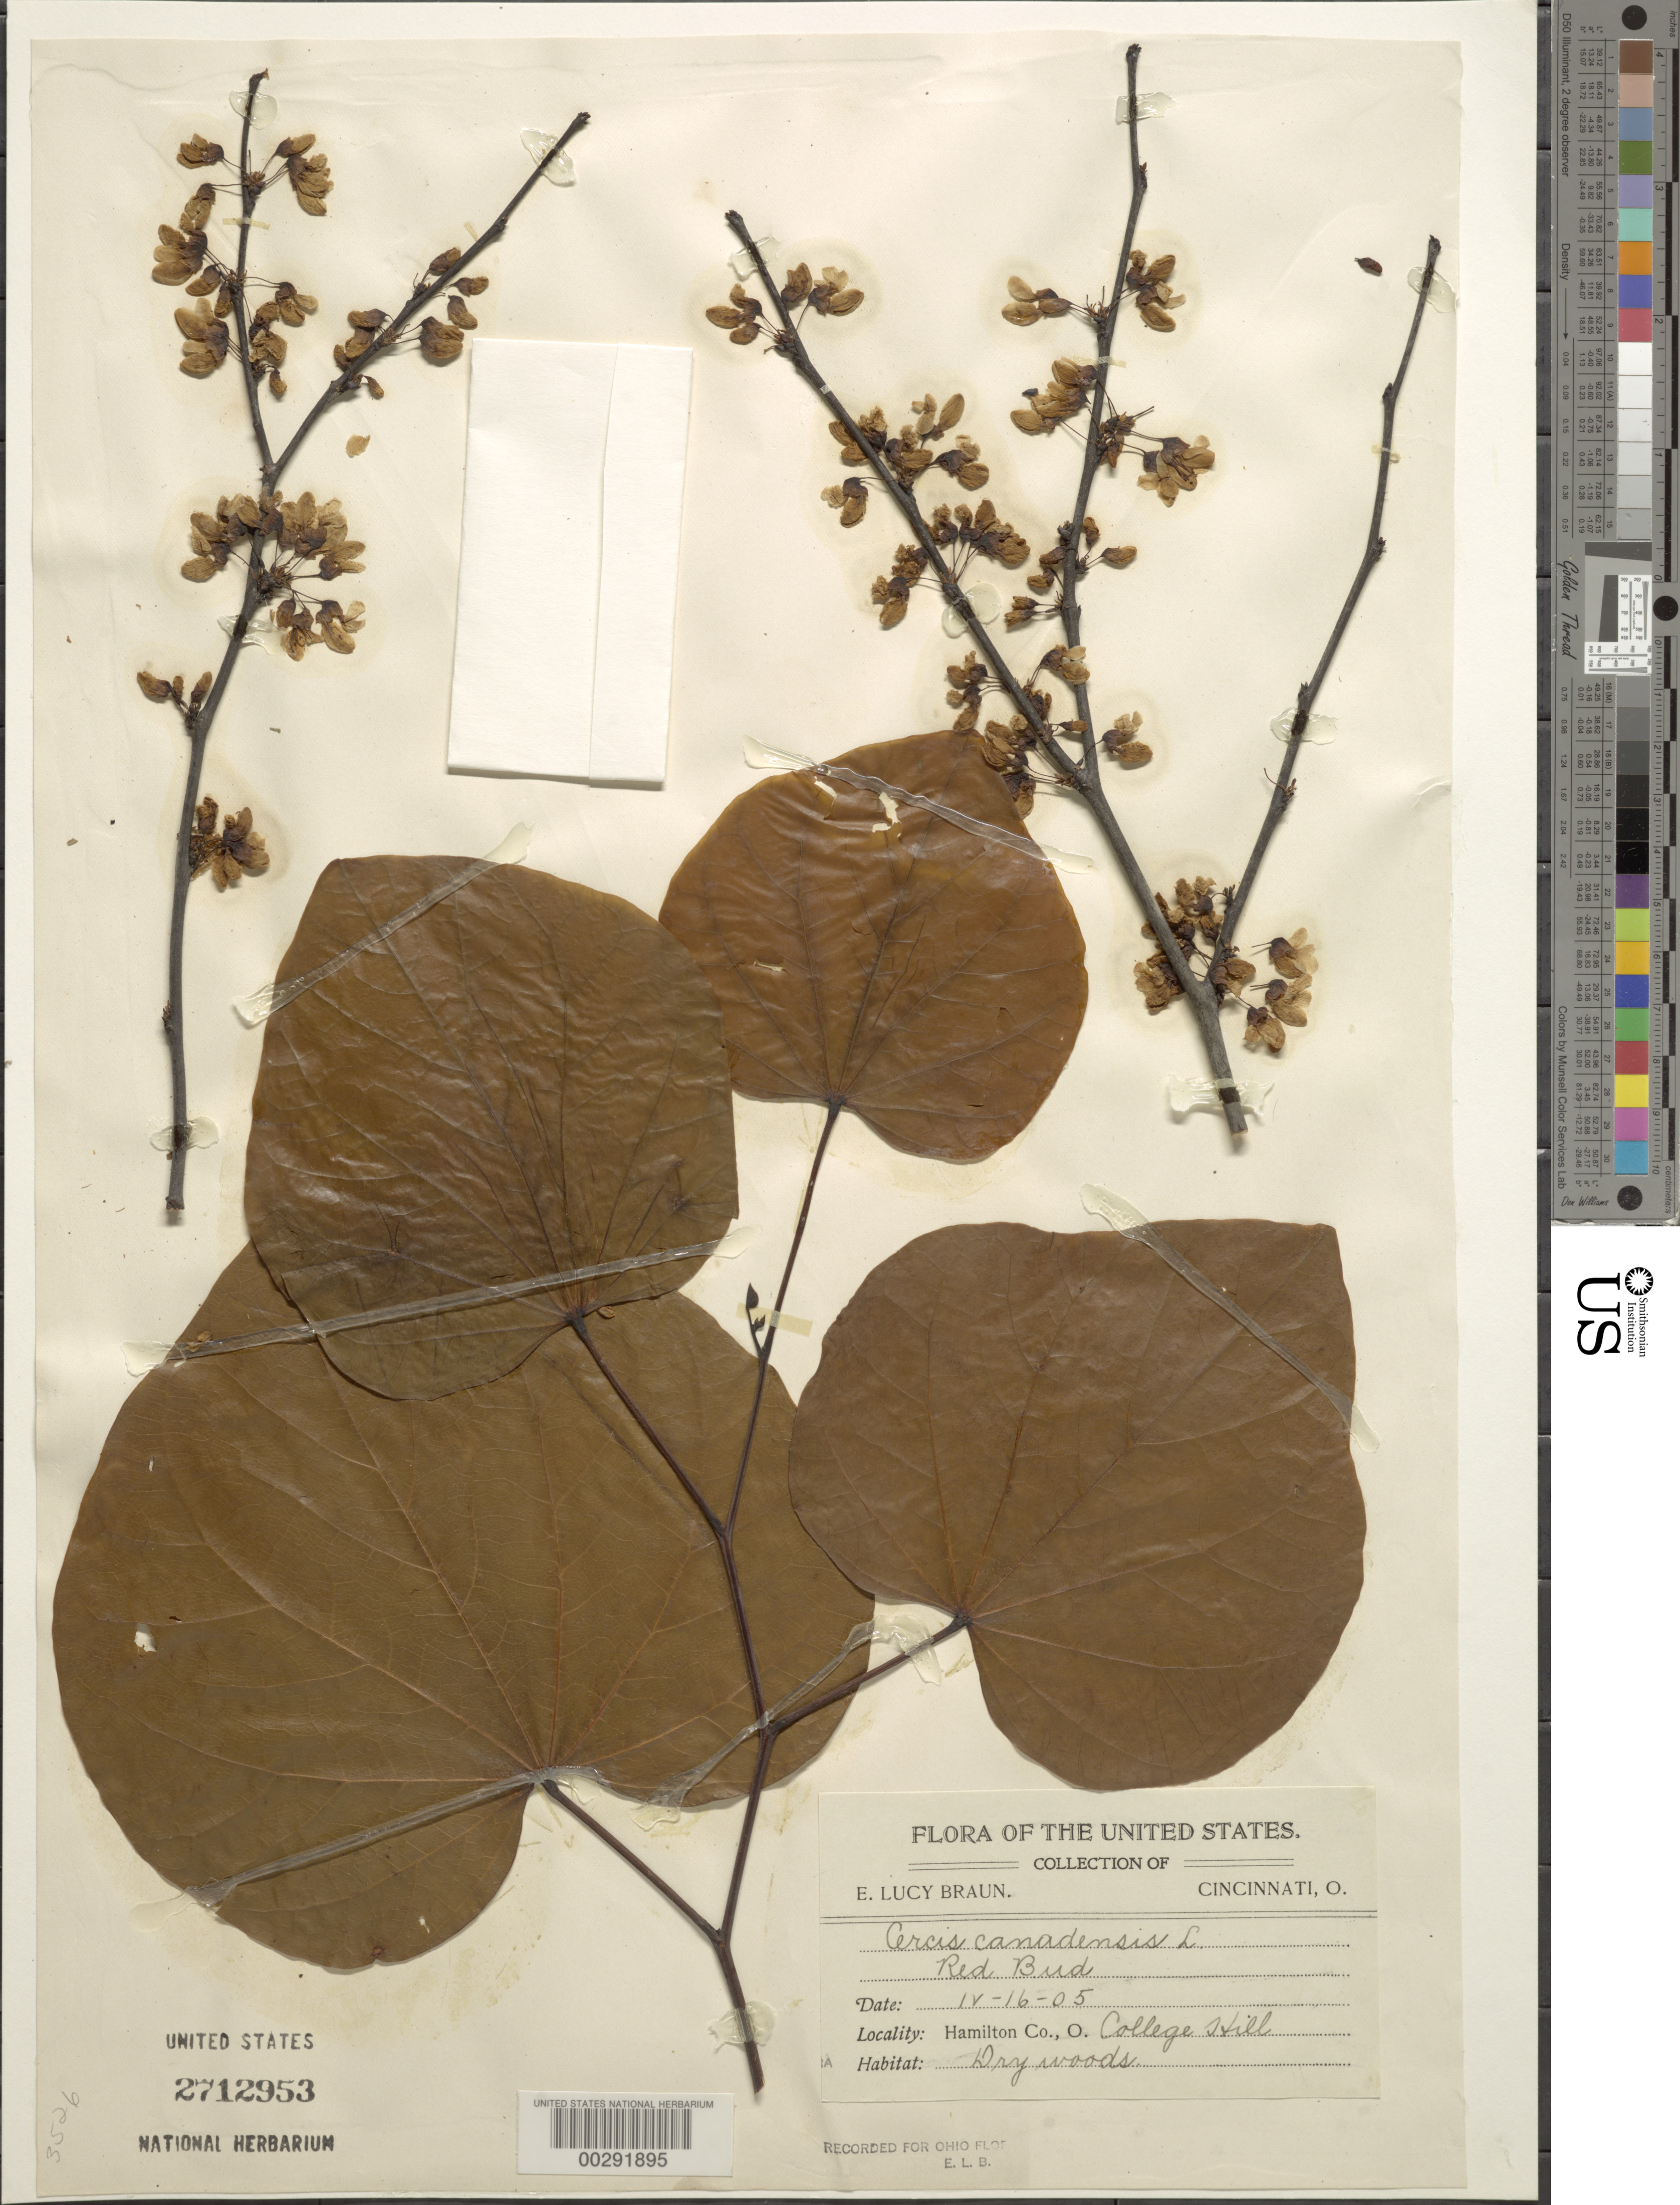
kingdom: Plantae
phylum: Tracheophyta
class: Magnoliopsida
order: Fabales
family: Fabaceae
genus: Cercis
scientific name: Cercis canadensis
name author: L.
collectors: E. L. Braun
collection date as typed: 16 Apr 1905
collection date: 1905-04-16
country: United States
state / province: Ohio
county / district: Hamilton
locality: College hill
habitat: Dry woods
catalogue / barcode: US 2712953